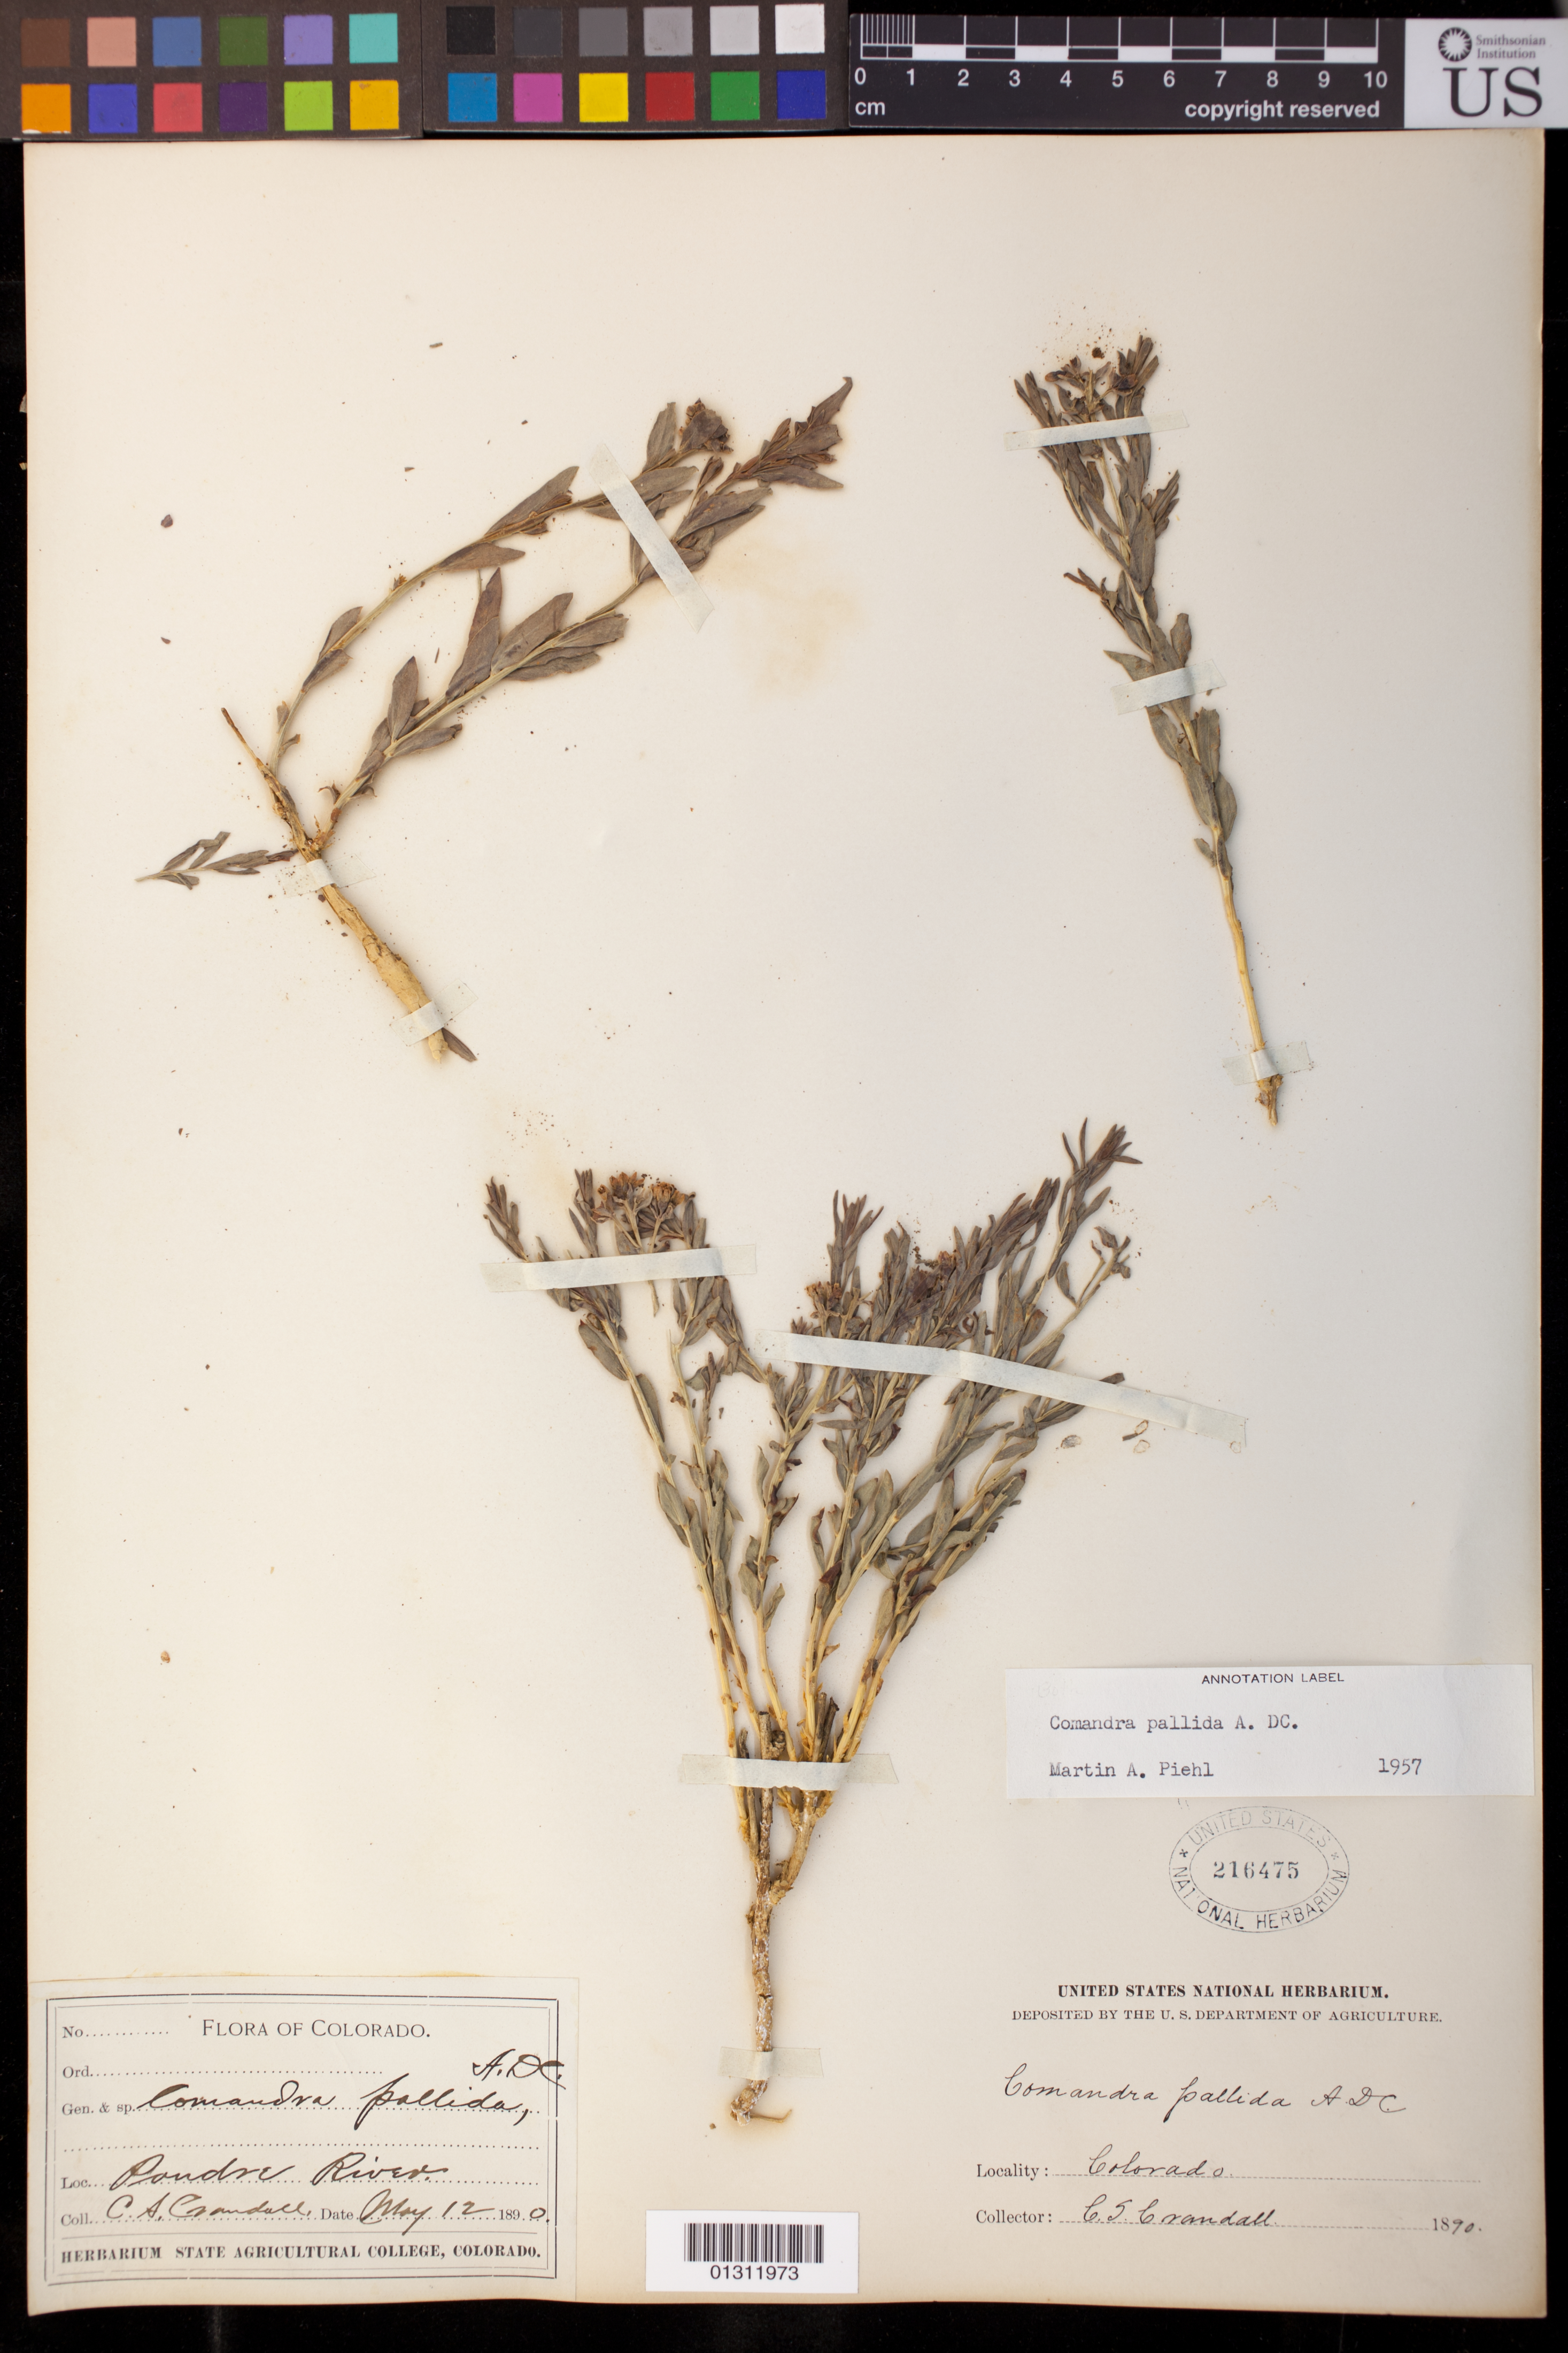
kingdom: Plantae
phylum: Tracheophyta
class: Magnoliopsida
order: Santalales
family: Comandraceae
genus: Comandra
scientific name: Comandra pallida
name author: A. DC.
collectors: C. Crandall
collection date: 1890-05-12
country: United States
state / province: Colorado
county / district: Larimer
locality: Poudre River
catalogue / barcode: US 216475